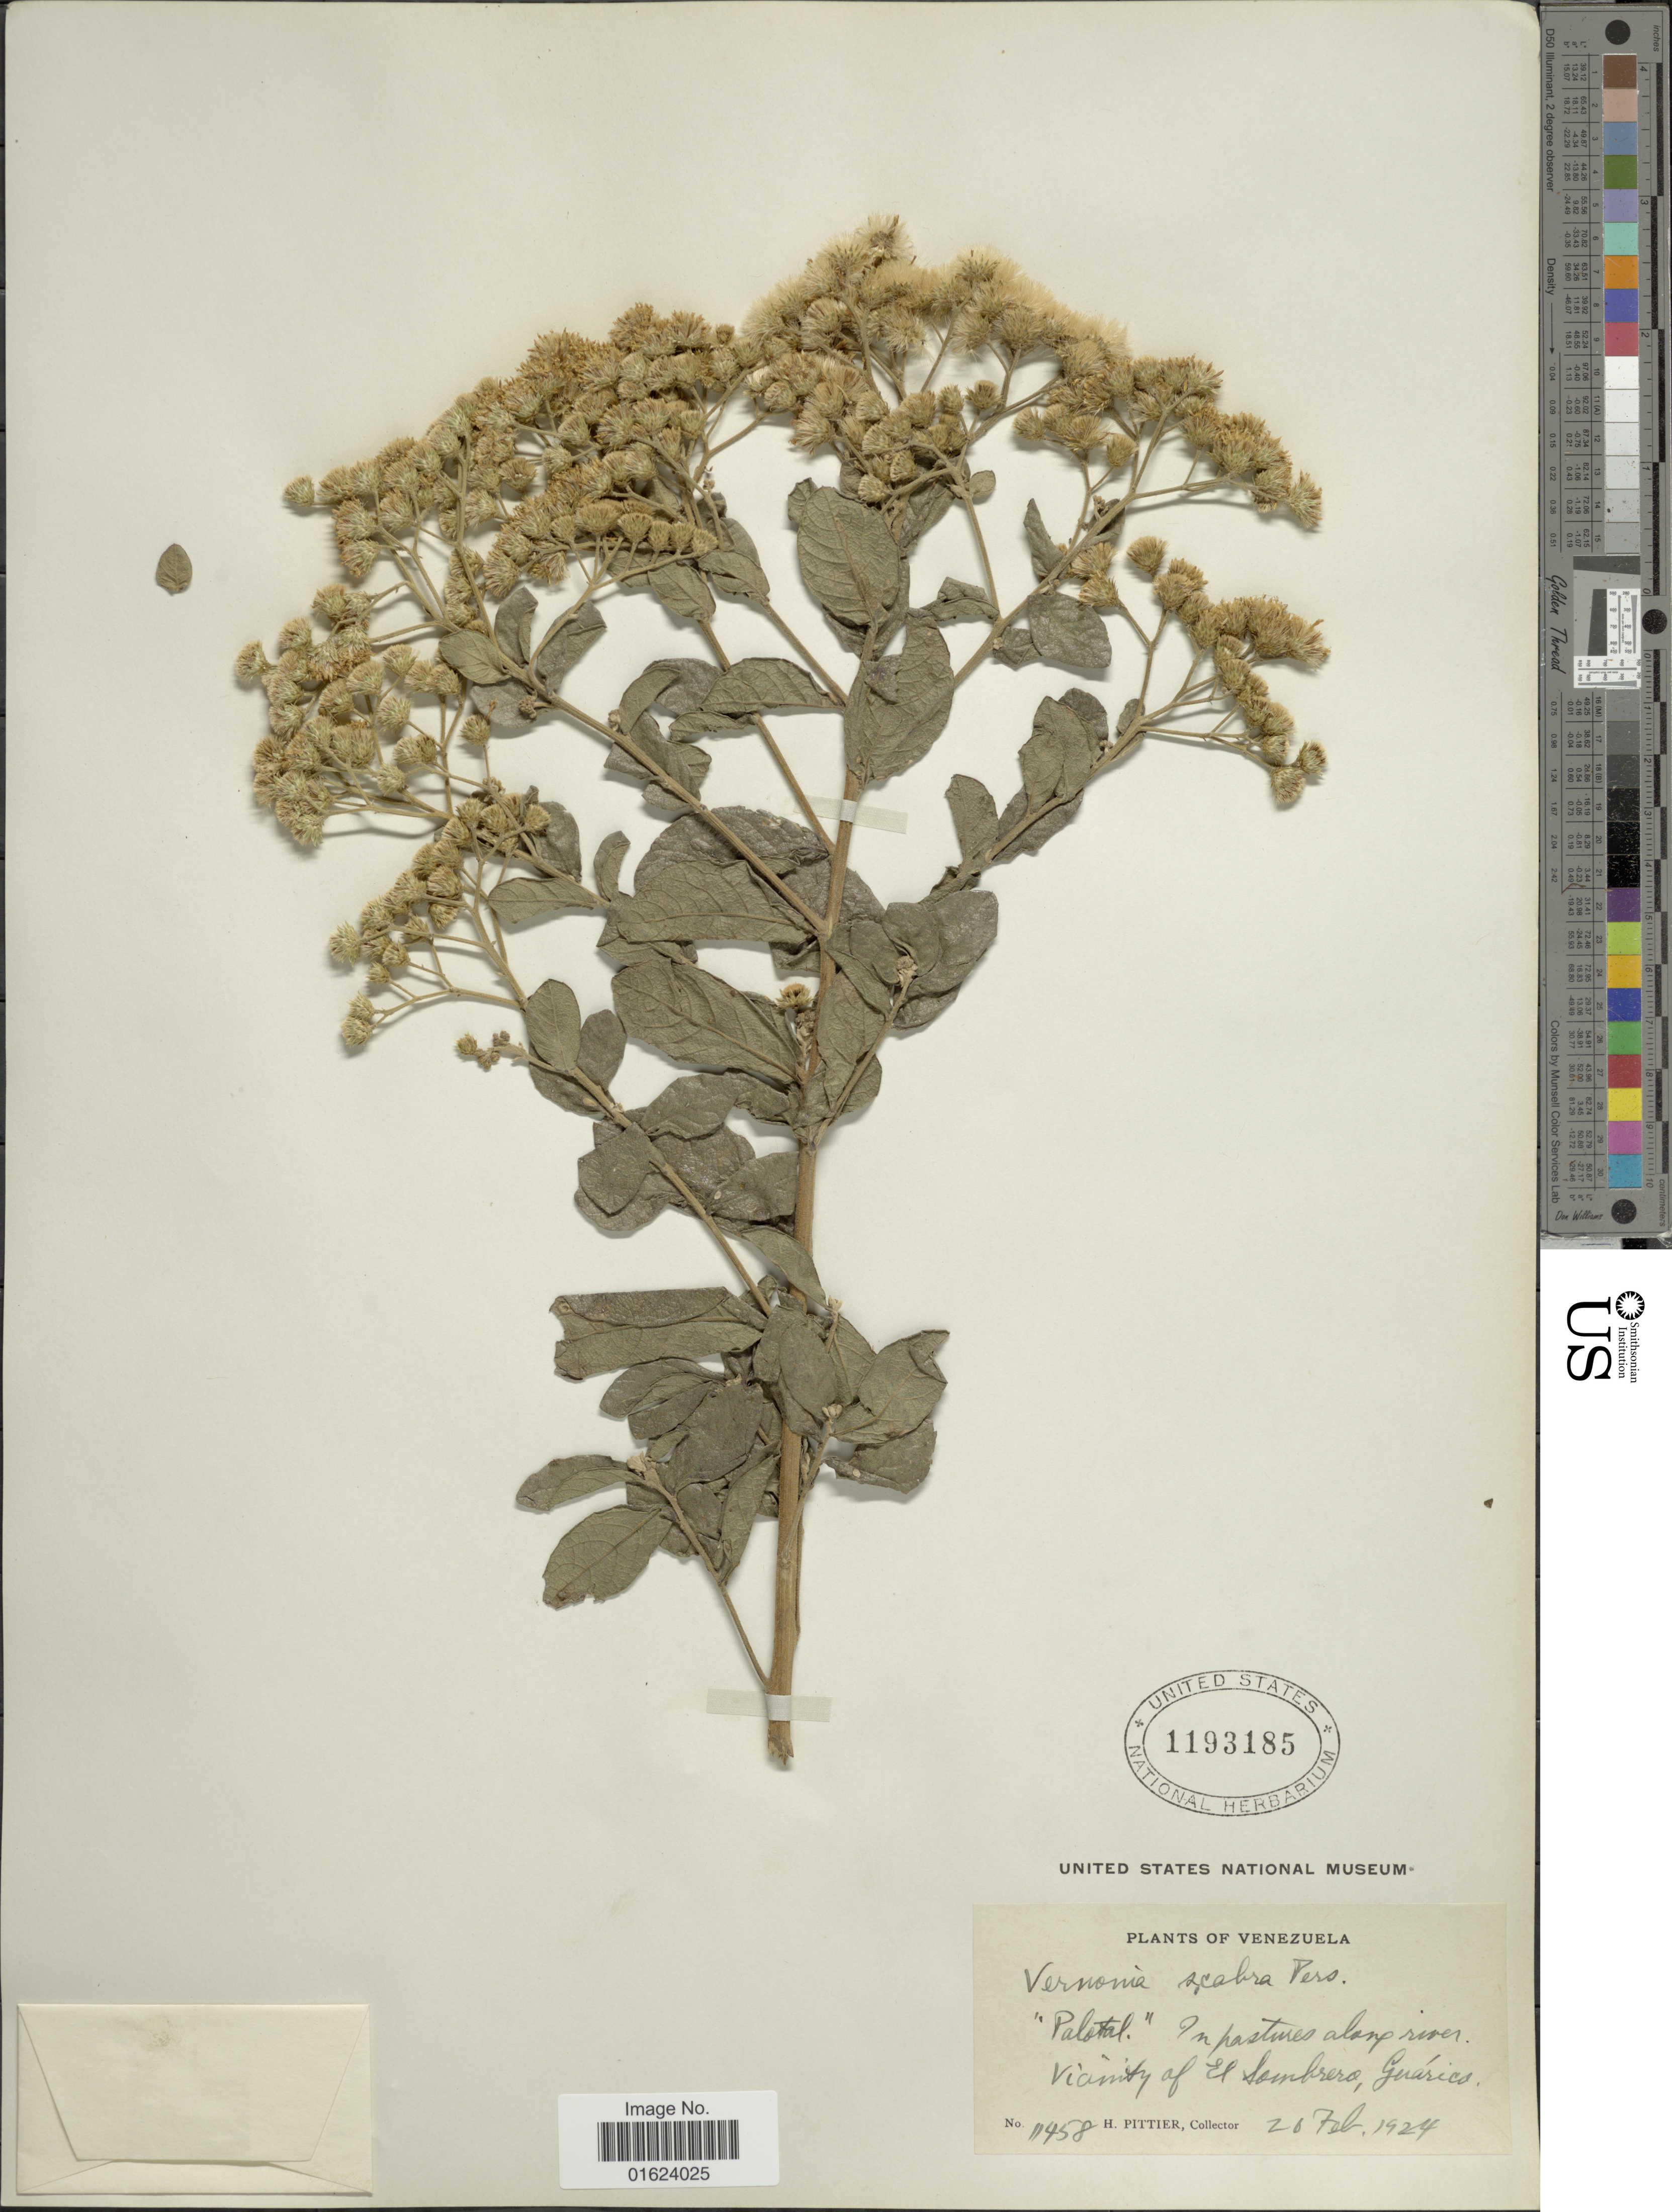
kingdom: Plantae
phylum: Tracheophyta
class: Magnoliopsida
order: Asterales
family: Asteraceae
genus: Vernonia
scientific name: Vernonia brasiliana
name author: (L.) Druce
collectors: H. F. Pittier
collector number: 11458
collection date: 1924-02-26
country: Venezuela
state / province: Guárico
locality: Vicinity of El Sombrerom Guarico.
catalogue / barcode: US 1193185